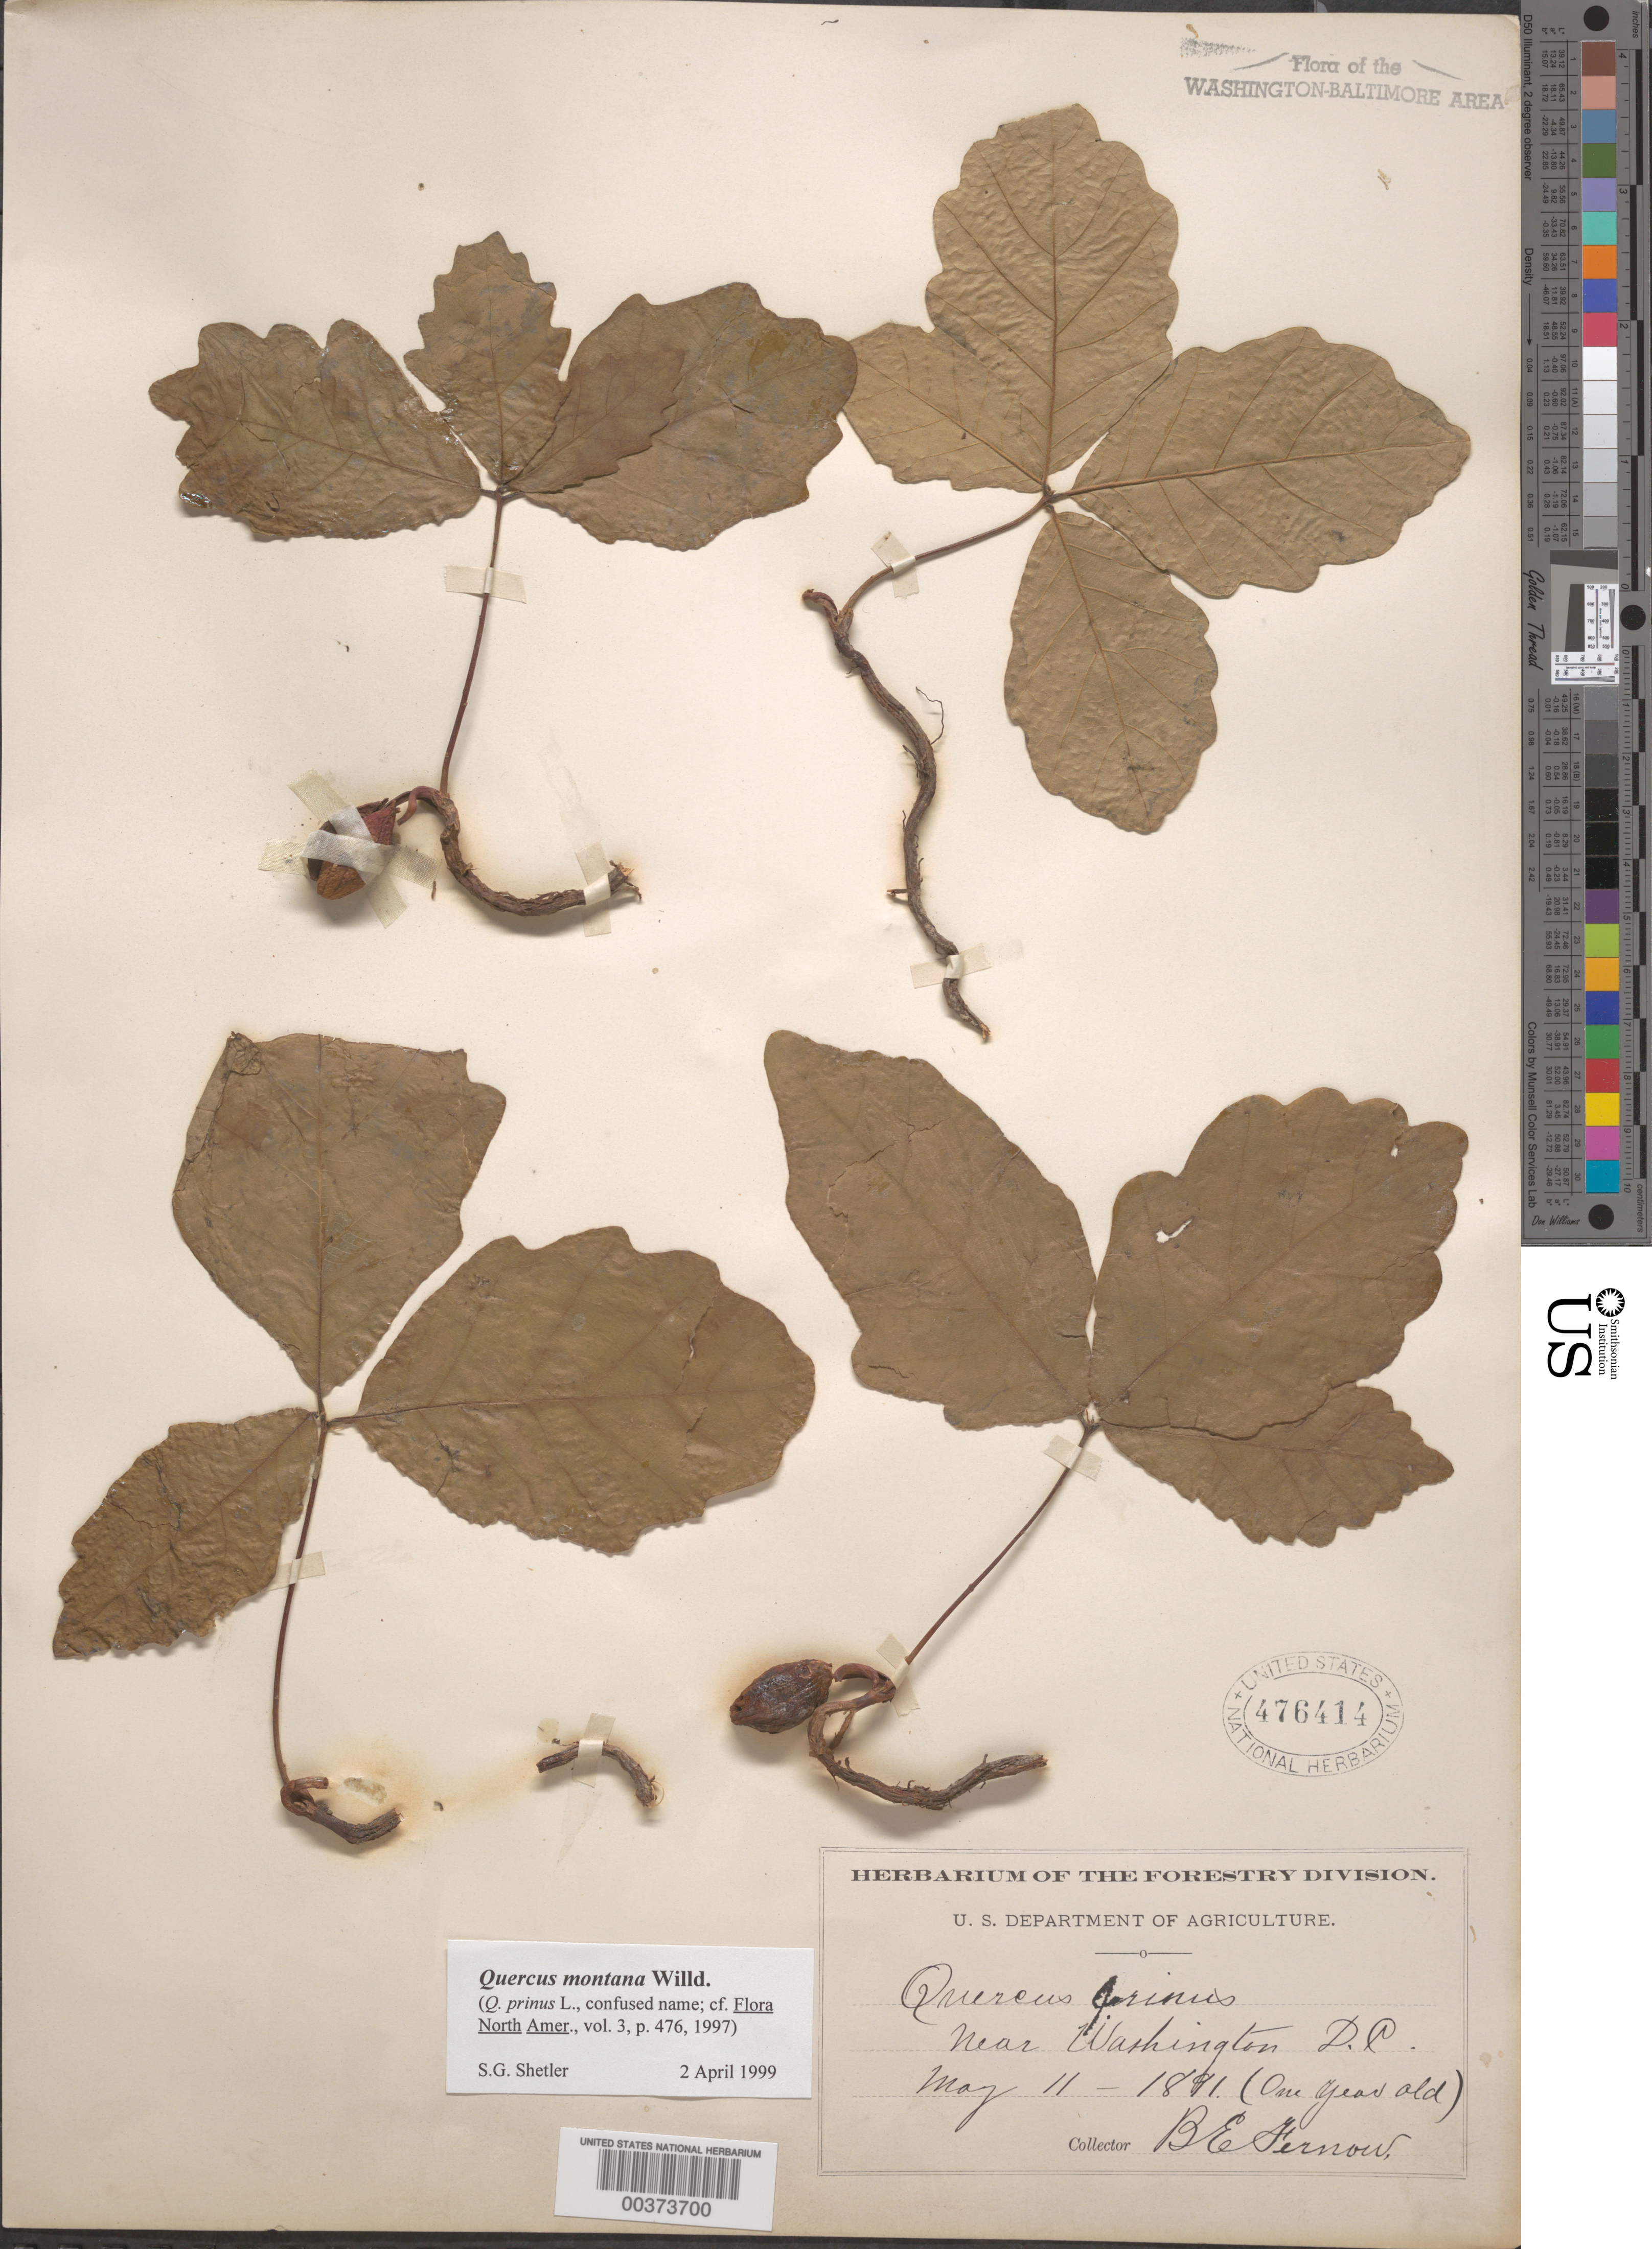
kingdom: Plantae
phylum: Tracheophyta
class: Magnoliopsida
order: Fagales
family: Fagaceae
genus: Quercus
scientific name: Quercus montana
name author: Willd.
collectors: B. Fernow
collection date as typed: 11 May 1891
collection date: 1891-05-11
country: United States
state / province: District of Columbia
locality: Washington DC area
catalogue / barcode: US 476414